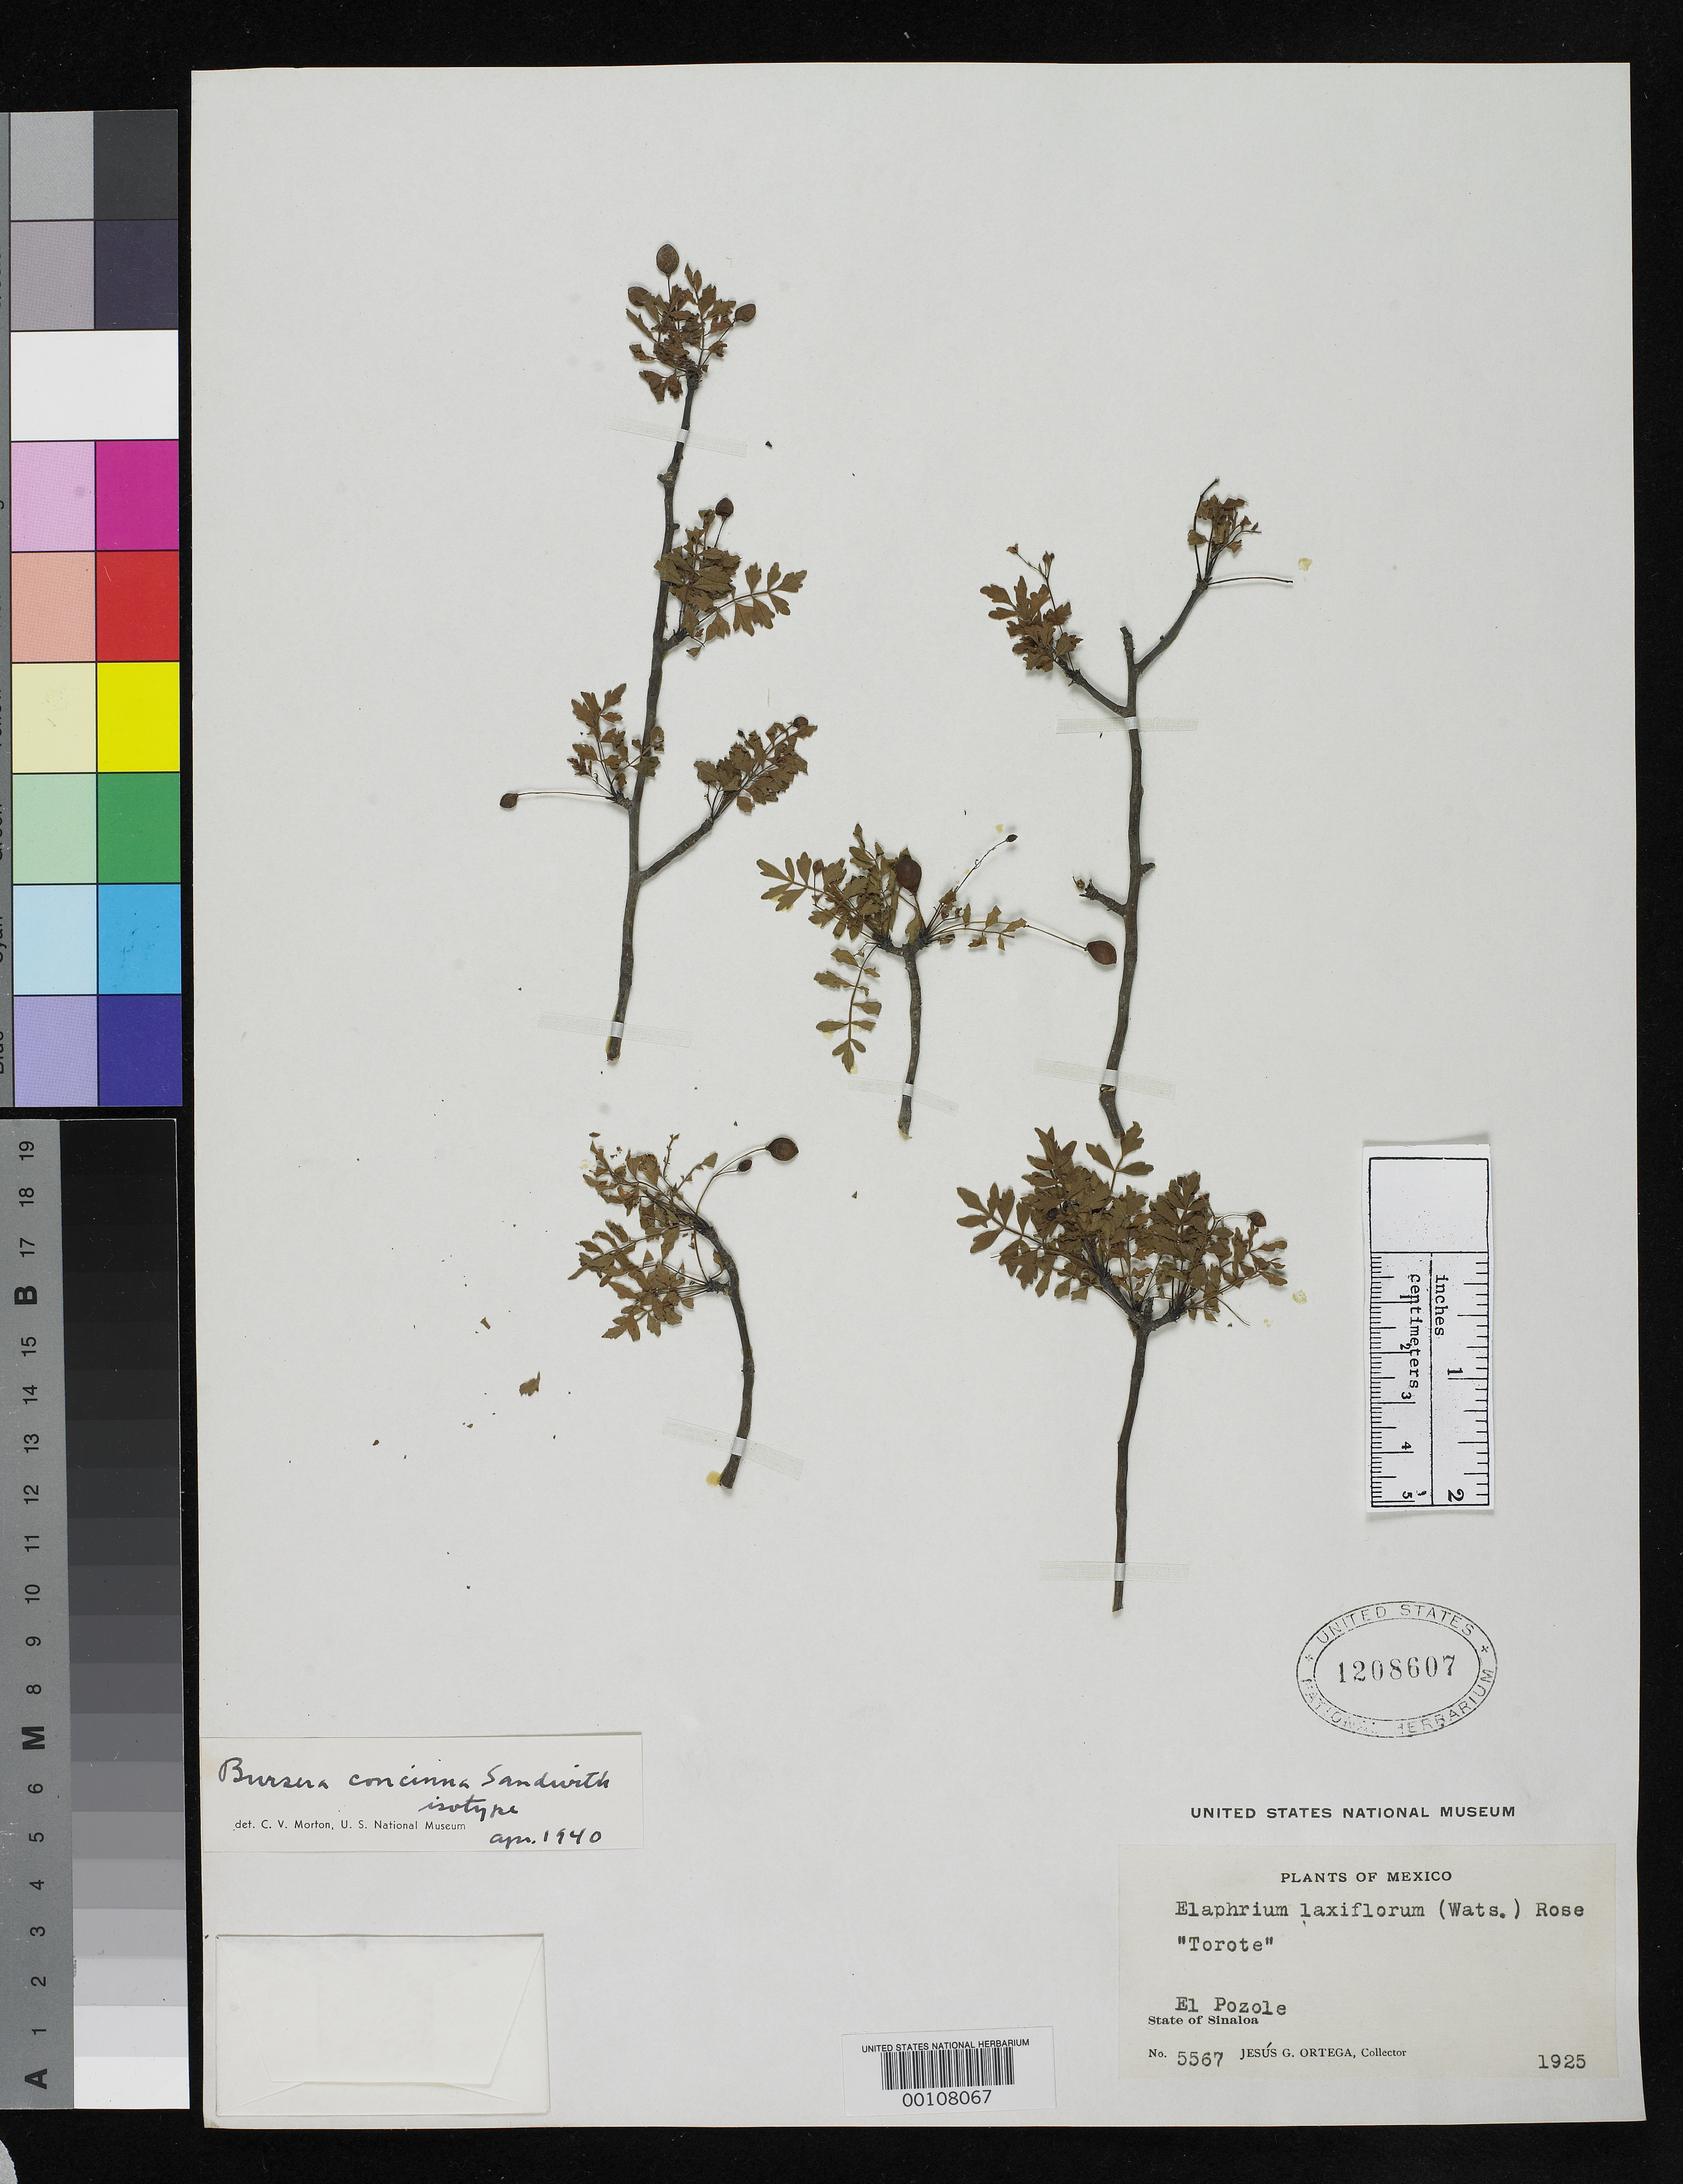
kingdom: Plantae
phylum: Tracheophyta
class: Magnoliopsida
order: Sapindales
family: Burseraceae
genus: Bursera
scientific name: Bursera concinna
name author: Sandwith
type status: Isotype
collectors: J. Ortega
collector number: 5567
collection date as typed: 1890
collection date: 1890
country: Mexico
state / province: Sinaloa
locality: El Pozole.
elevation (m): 10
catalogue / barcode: US 1208607